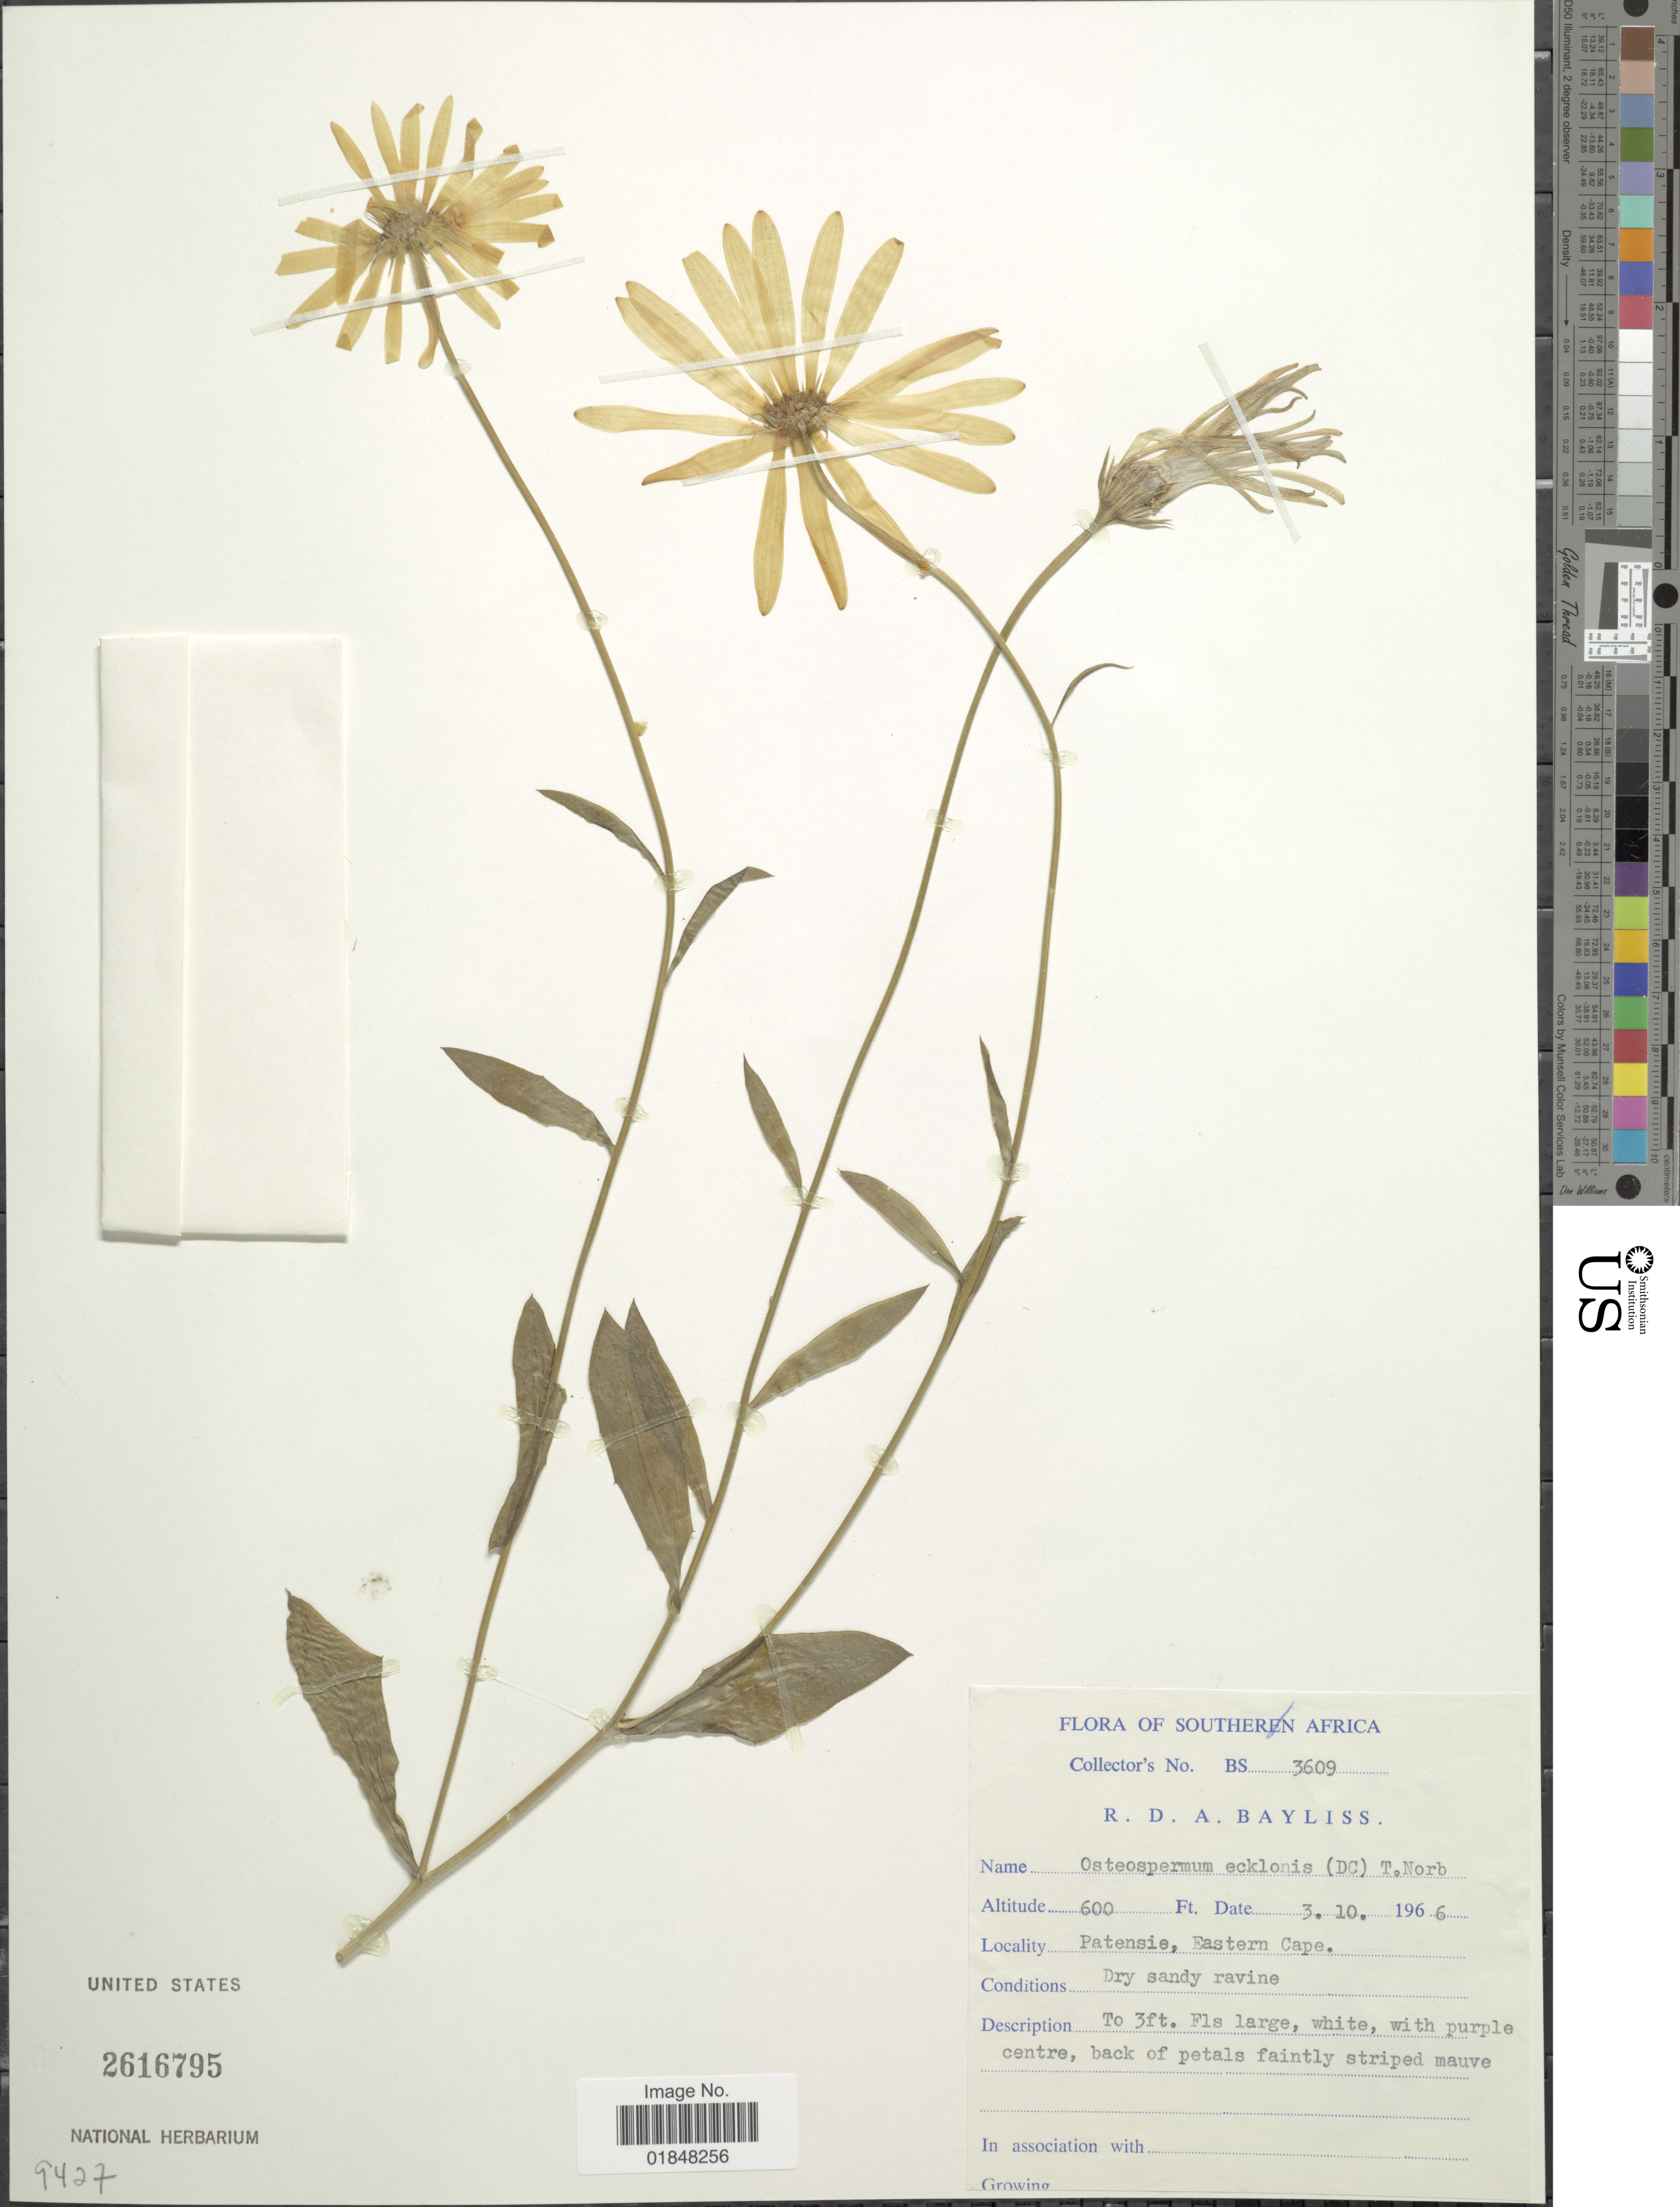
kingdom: Plantae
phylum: Tracheophyta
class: Magnoliopsida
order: Asterales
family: Asteraceae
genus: Osteospermum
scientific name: Osteospermum ecklonis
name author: (DC.) Norl.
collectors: R. Bayliss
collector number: BS3609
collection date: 1966-10-03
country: South Africa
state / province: Eastern Cape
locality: Patensie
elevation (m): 183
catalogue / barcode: US 2616795